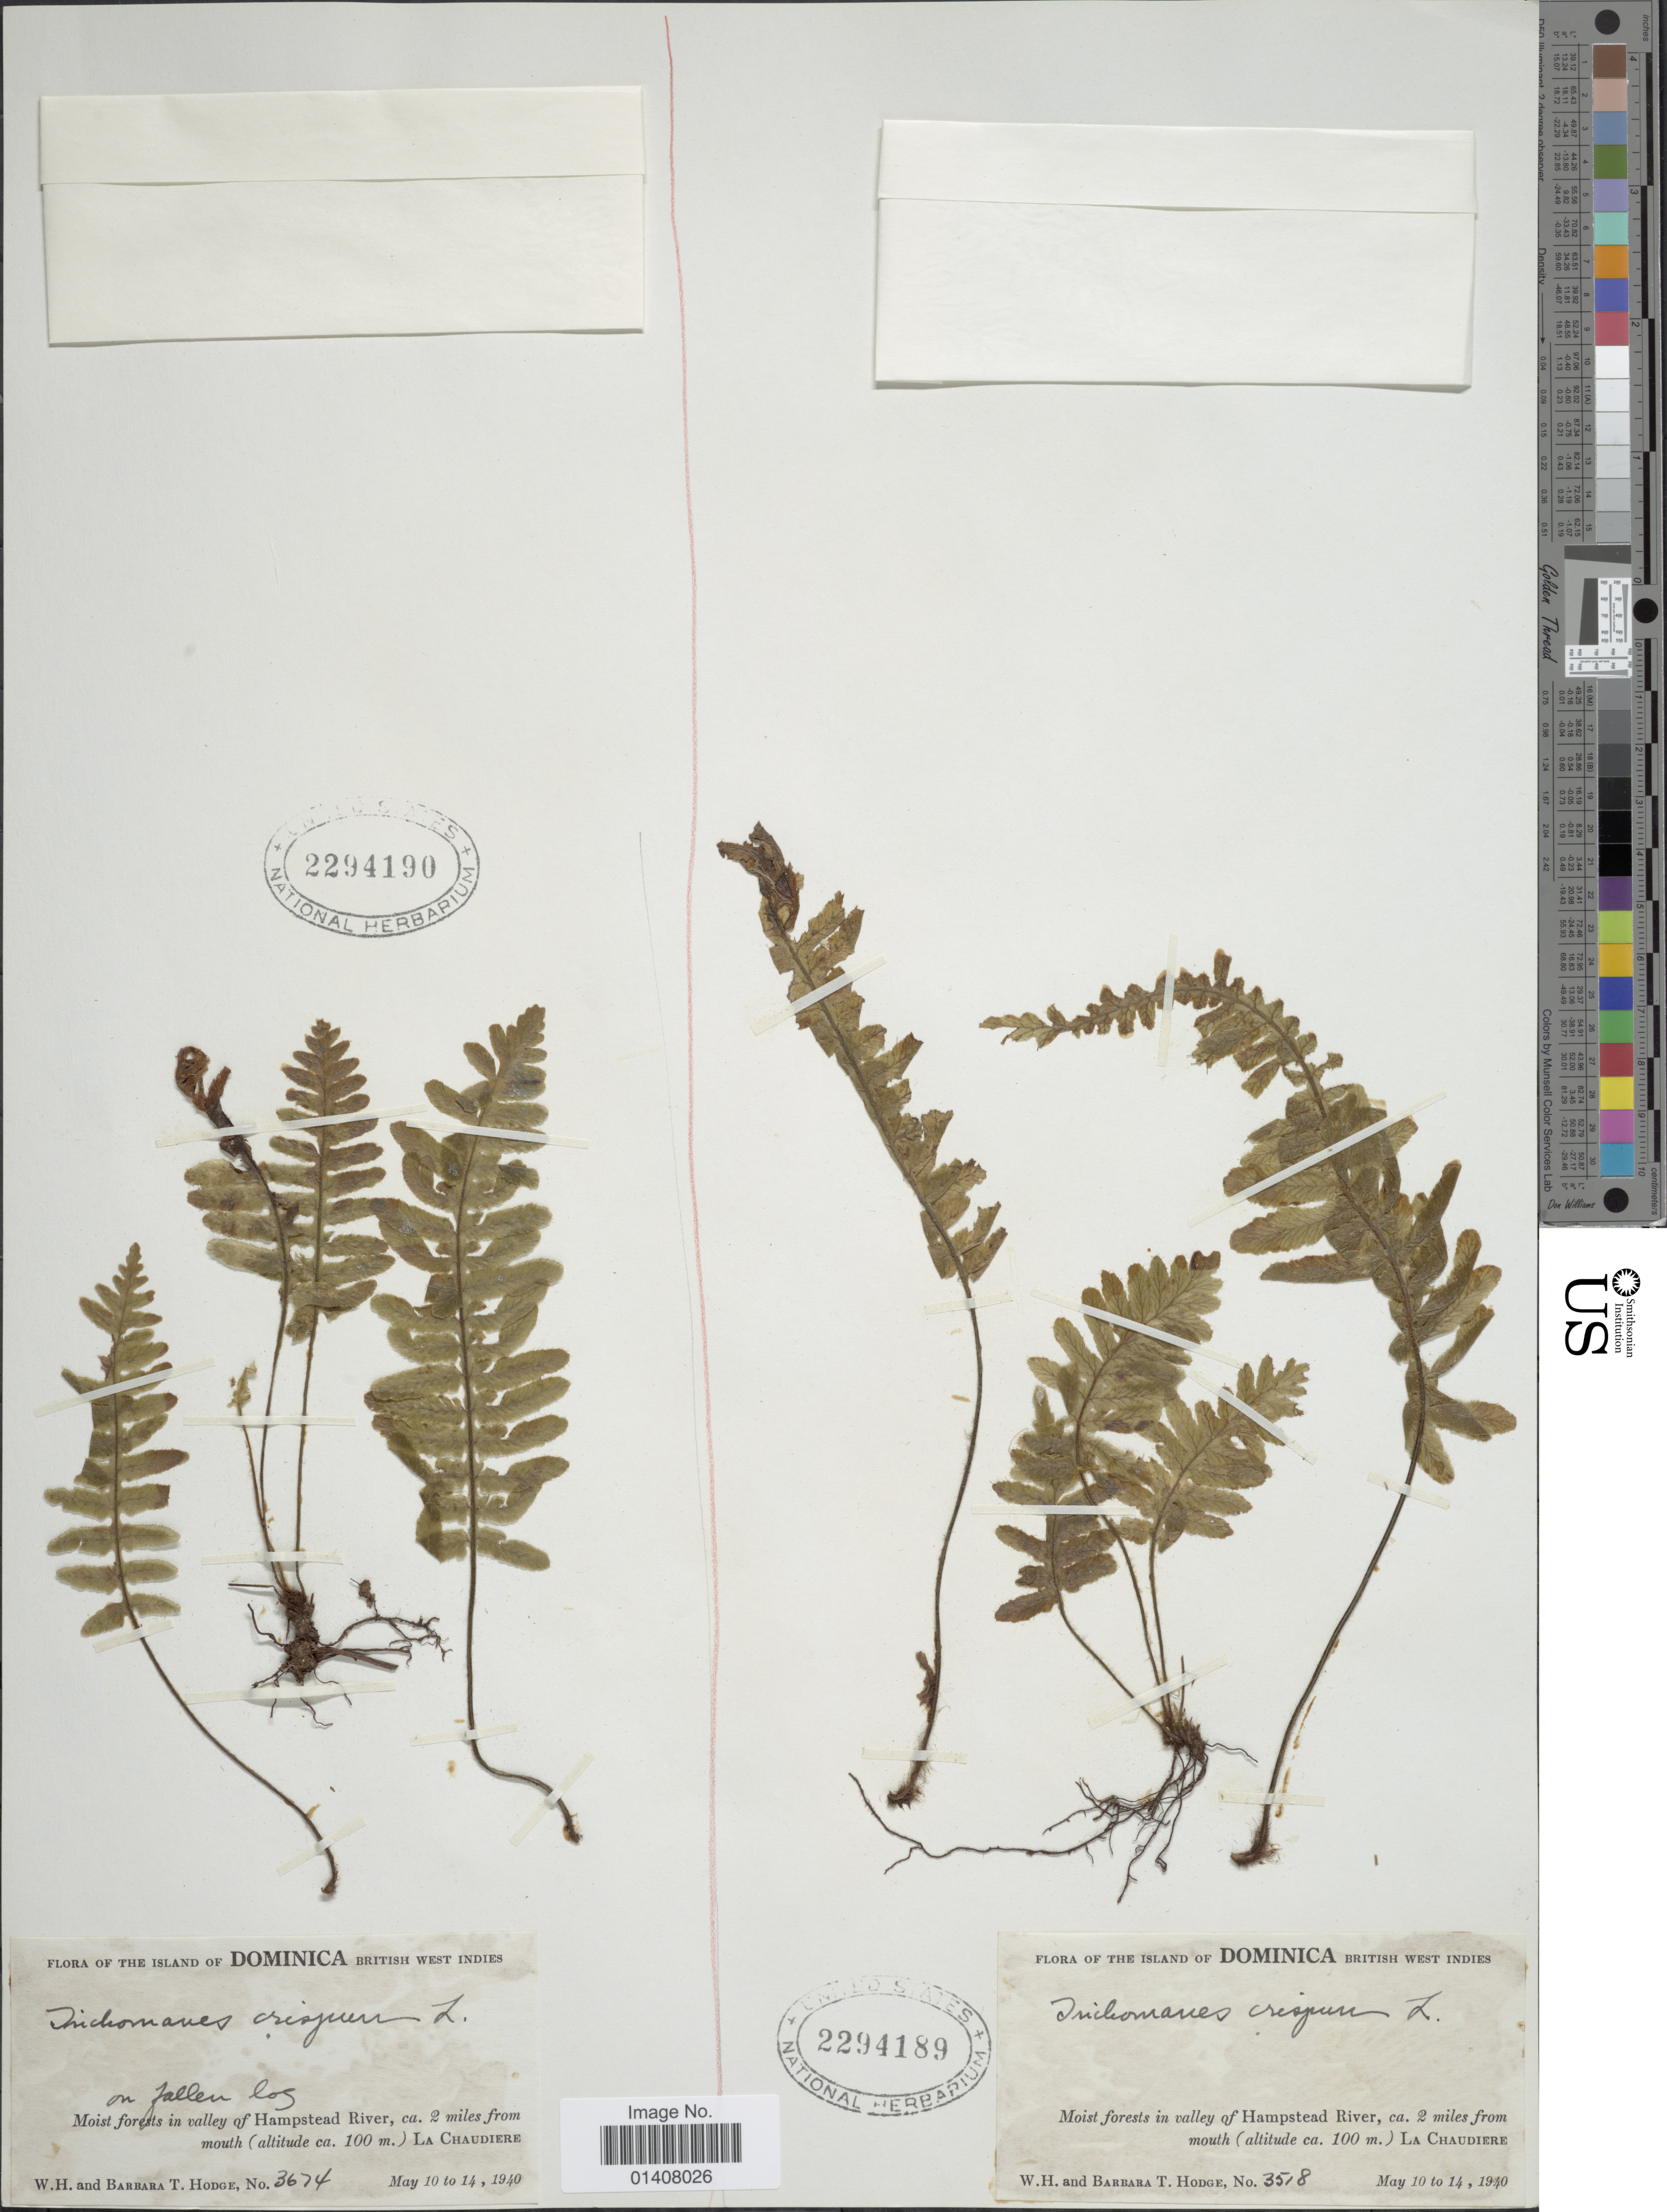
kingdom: Plantae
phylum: Tracheophyta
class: Polypodiopsida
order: Hymenophyllales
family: Hymenophyllaceae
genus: Trichomanes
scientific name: Trichomanes crispum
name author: L.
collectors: W. Hodge & B. Hodge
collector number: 3674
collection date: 1940-05-10/1940-05-14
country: Dominica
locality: Island of Dominica, British West Indies, Moist forests in valley of Hampstead River, ca. 2miles from mouth La Chaudiere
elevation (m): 100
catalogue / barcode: US 2294190-2